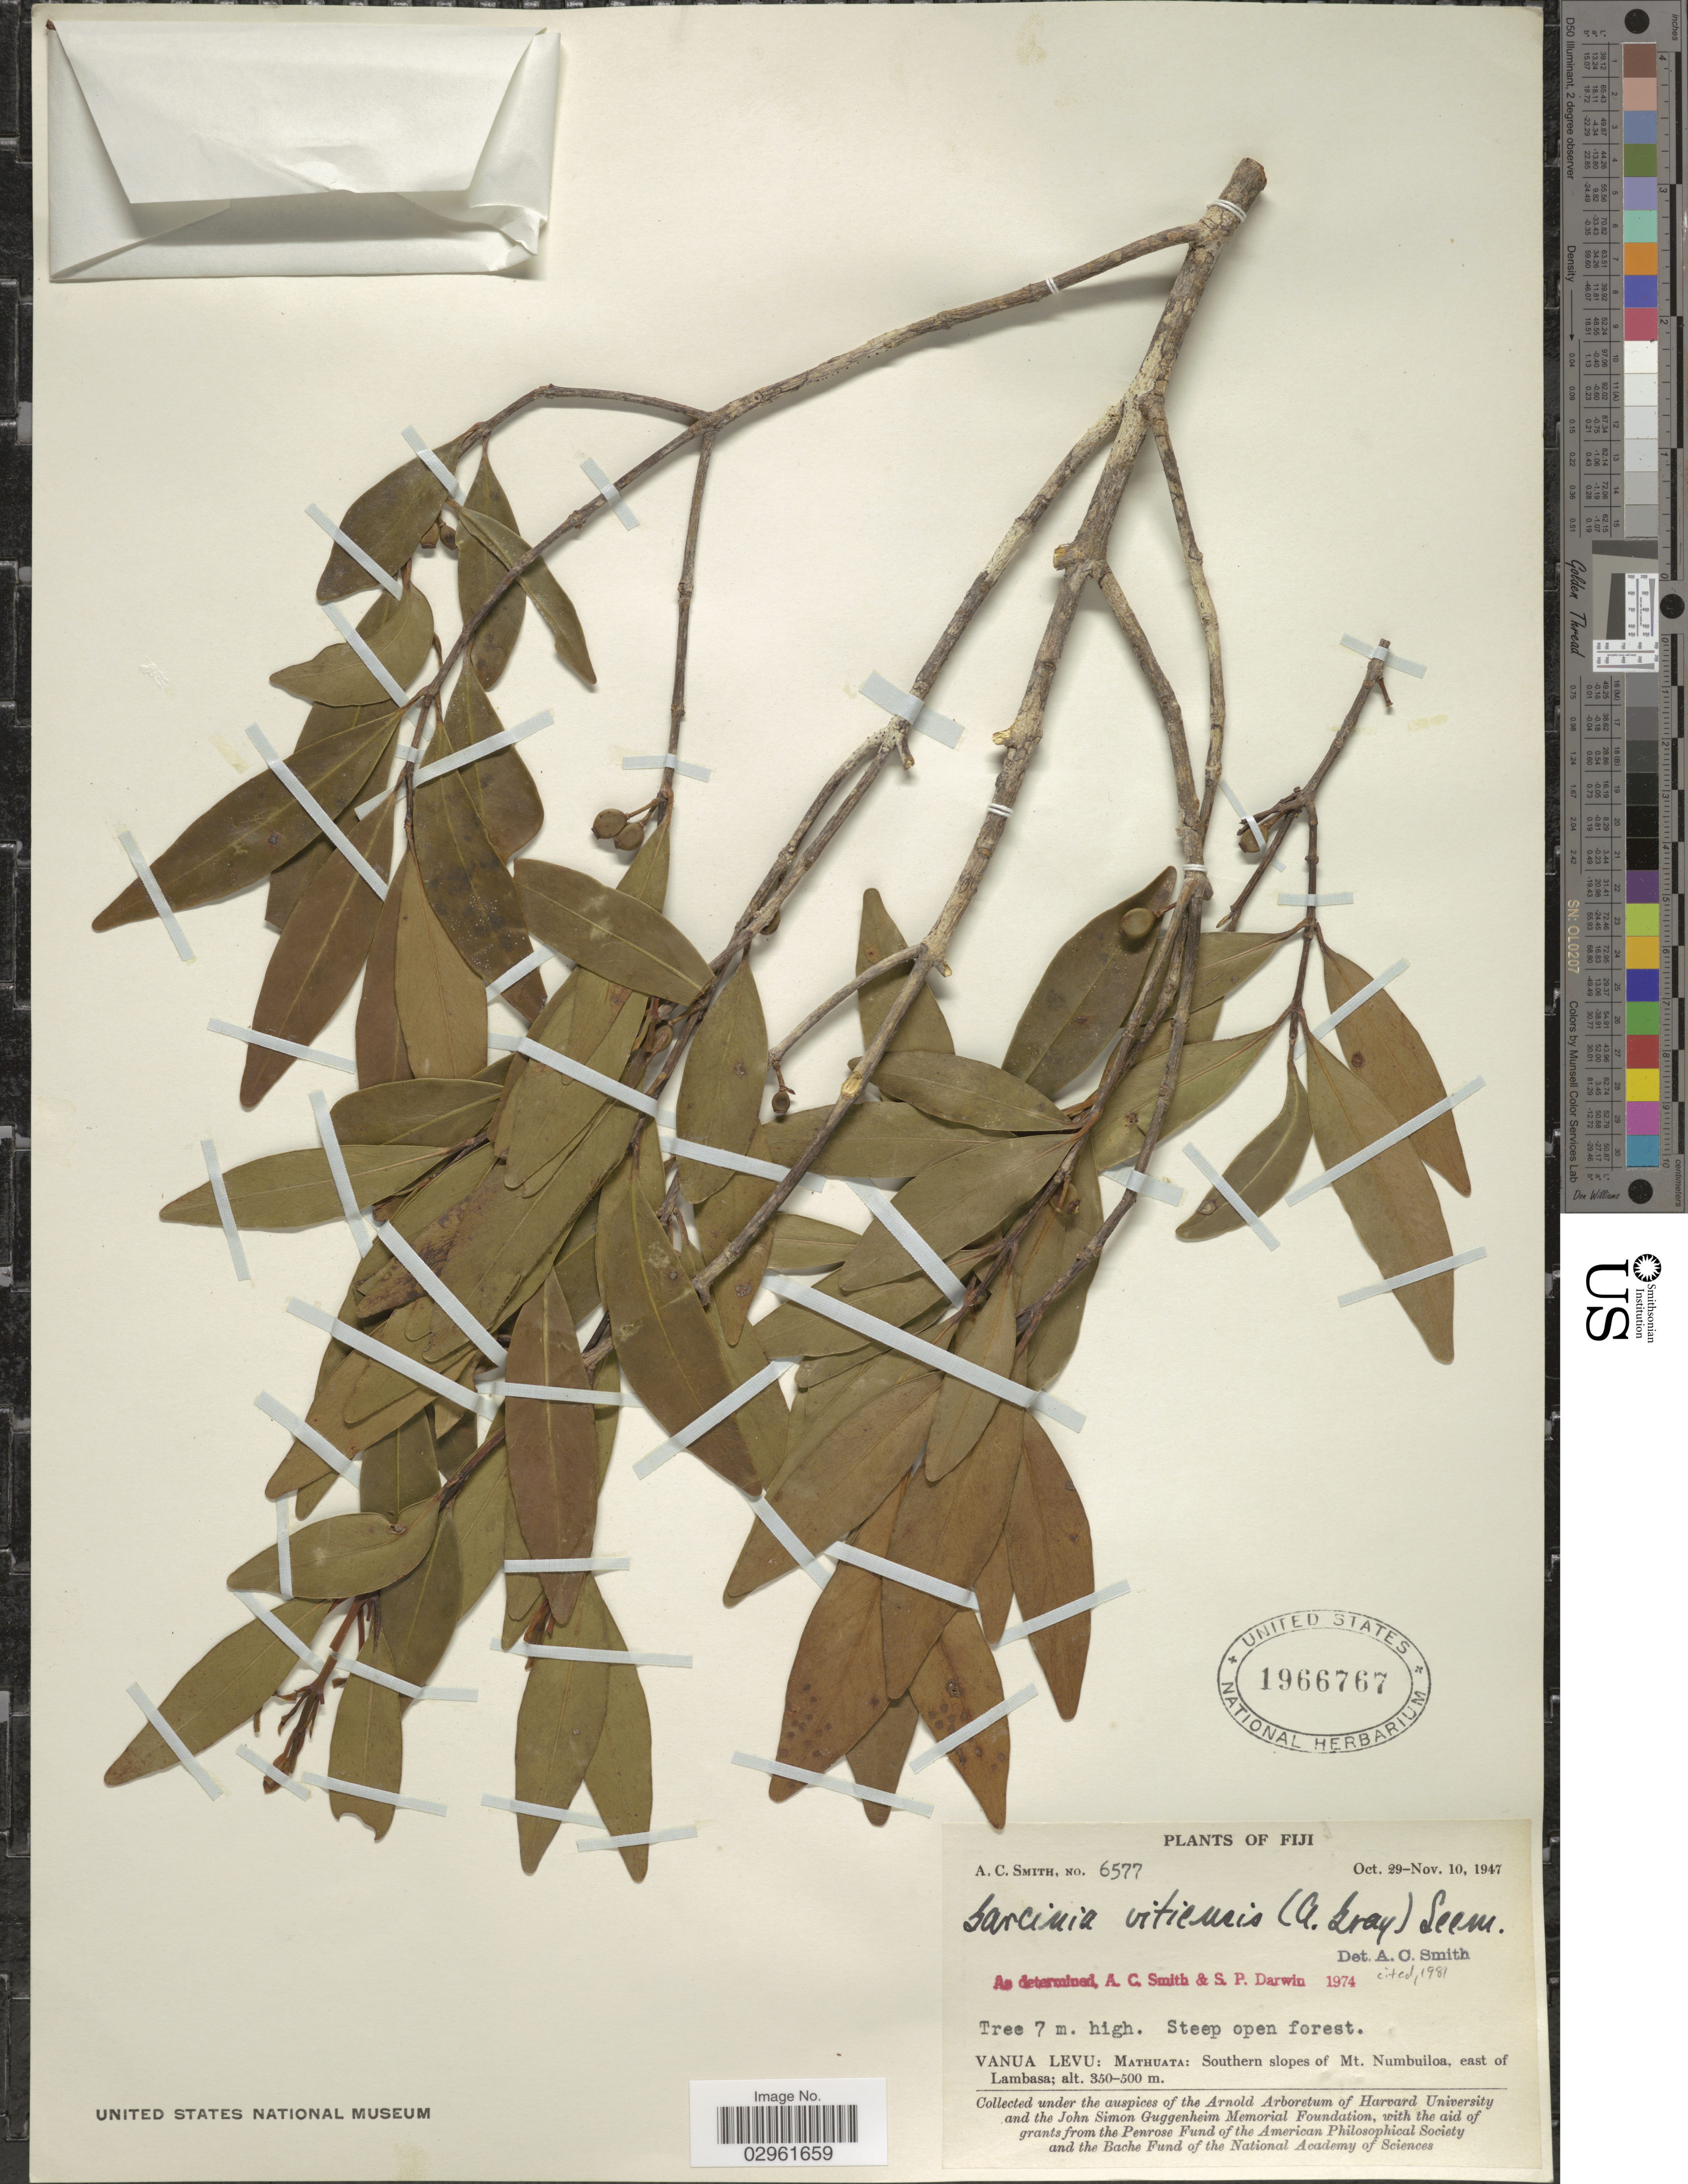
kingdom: Plantae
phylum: Tracheophyta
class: Magnoliopsida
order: Malpighiales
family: Clusiaceae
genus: Garcinia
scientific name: Garcinia vitiensis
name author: (A. Gray) Seem.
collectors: A. C. Smith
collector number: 6577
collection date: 1947-10-29/1947-11-10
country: Fiji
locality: Vanua Levu: Mathuata: Southern slopes of Mt. Numbuiloa, east of Lambasa.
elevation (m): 350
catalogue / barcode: US 1966767